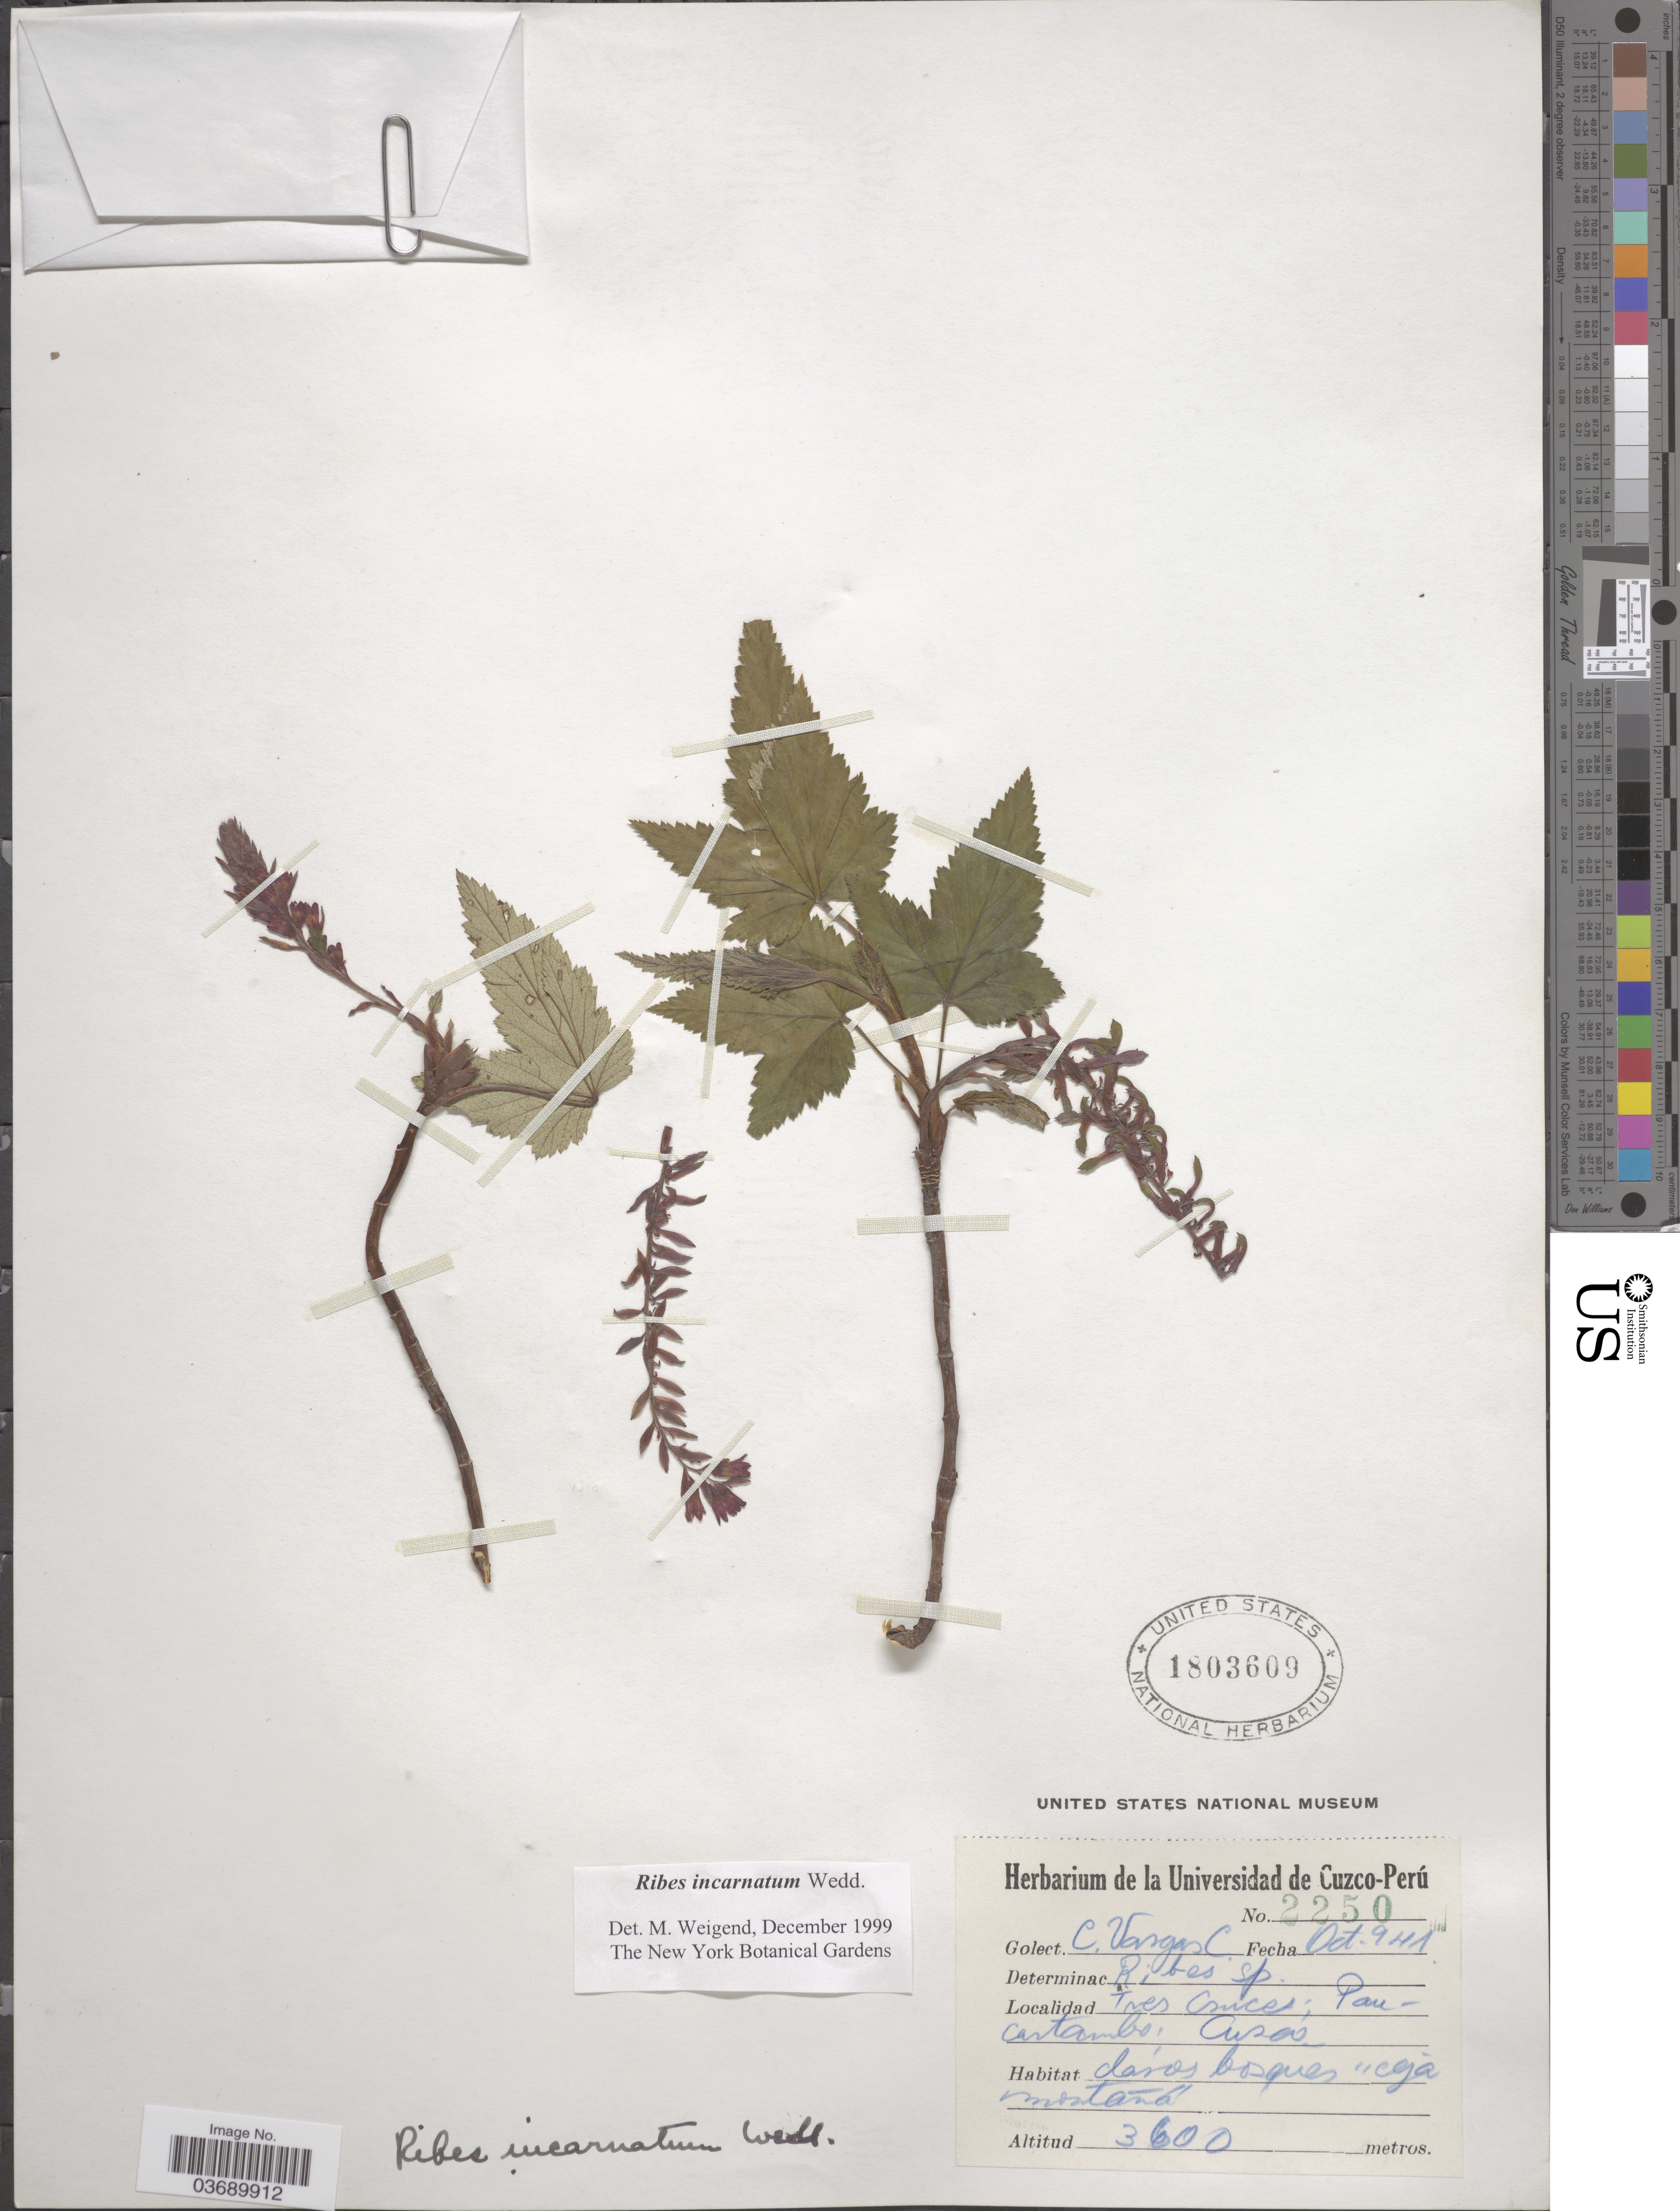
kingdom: Plantae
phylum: Tracheophyta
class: Magnoliopsida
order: Saxifragales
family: Grossulariaceae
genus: Ribes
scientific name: Ribes incarnatum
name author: Wedd.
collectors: C. Vargas Calderón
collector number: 2250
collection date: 1941-10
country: Peru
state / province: Cusco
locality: Tres Cruces; Paucartambo; Cuzco.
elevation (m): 3600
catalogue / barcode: US 1803609